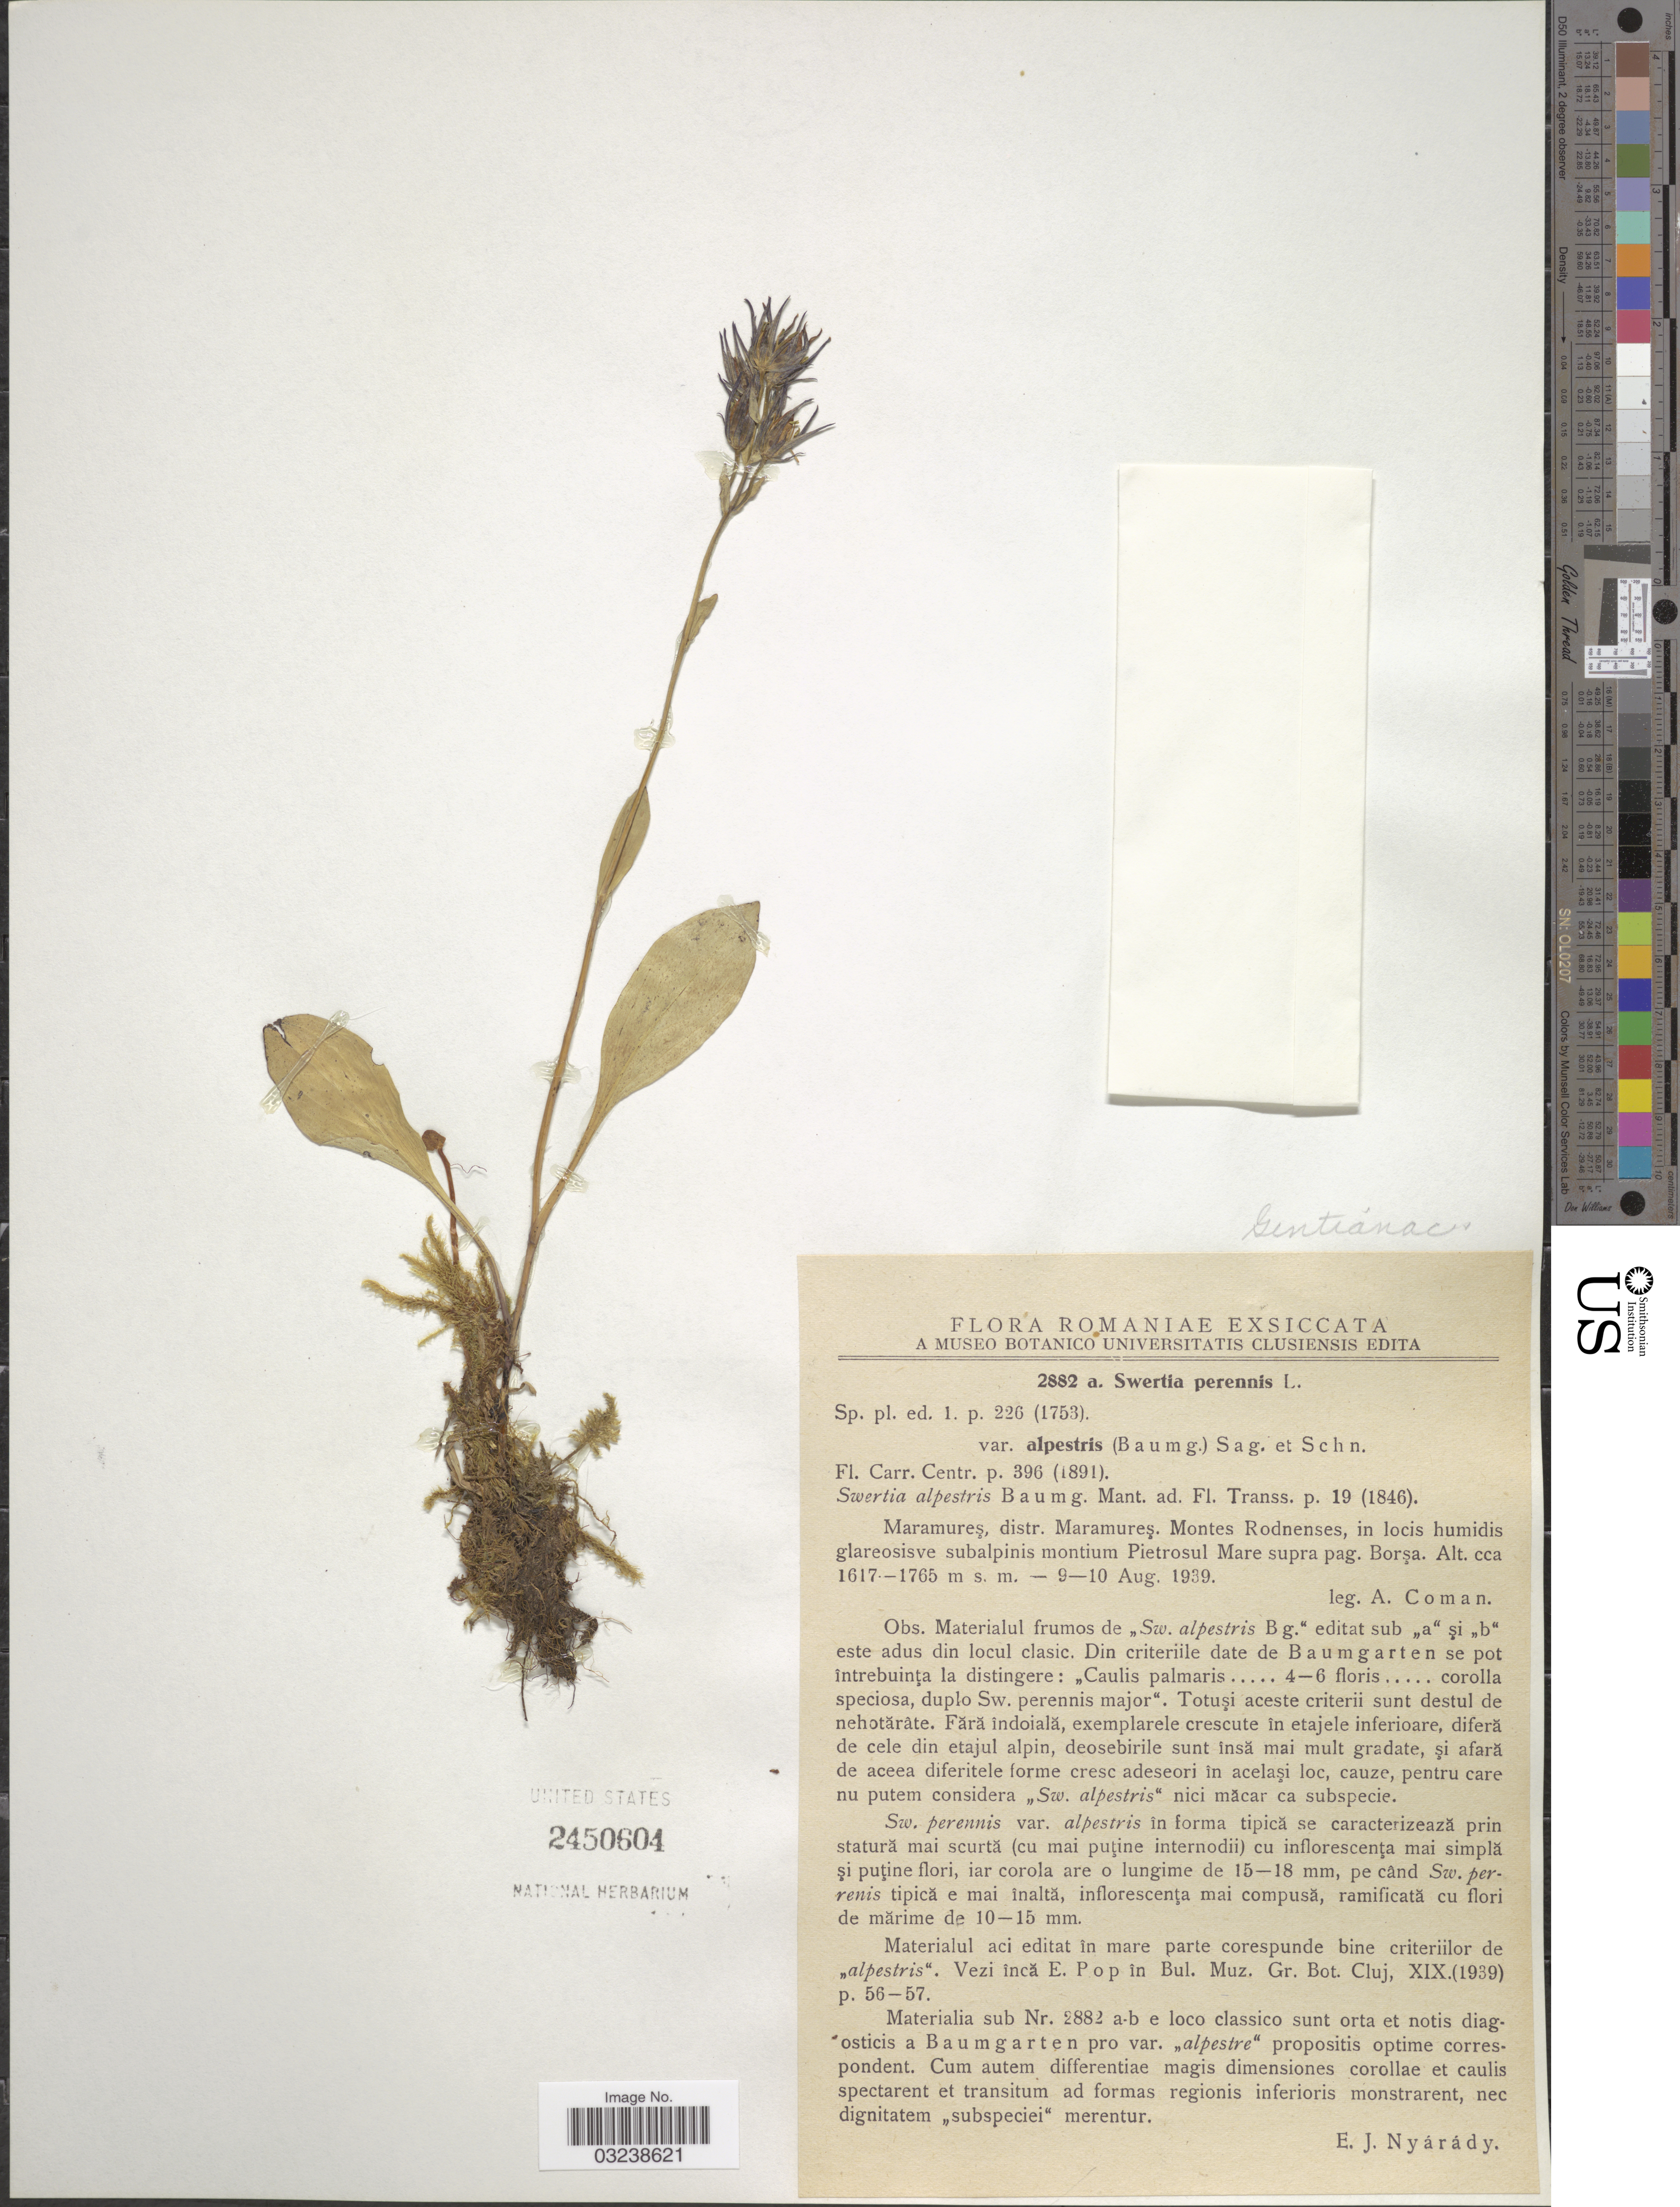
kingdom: Plantae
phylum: Tracheophyta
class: Magnoliopsida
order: Gentianales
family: Gentianaceae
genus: Swertia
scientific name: Swertia alpestris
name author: Baumg.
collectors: A. Coman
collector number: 2882a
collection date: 1939-08-09/1939-08-10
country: Romania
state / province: Maramures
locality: Distr. Maramures. Montes Rodnenses, in locis humidis glareosisve subalpinis montium Pietrosul Mare supra pag. Borsa.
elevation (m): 1617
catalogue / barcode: US 2450604